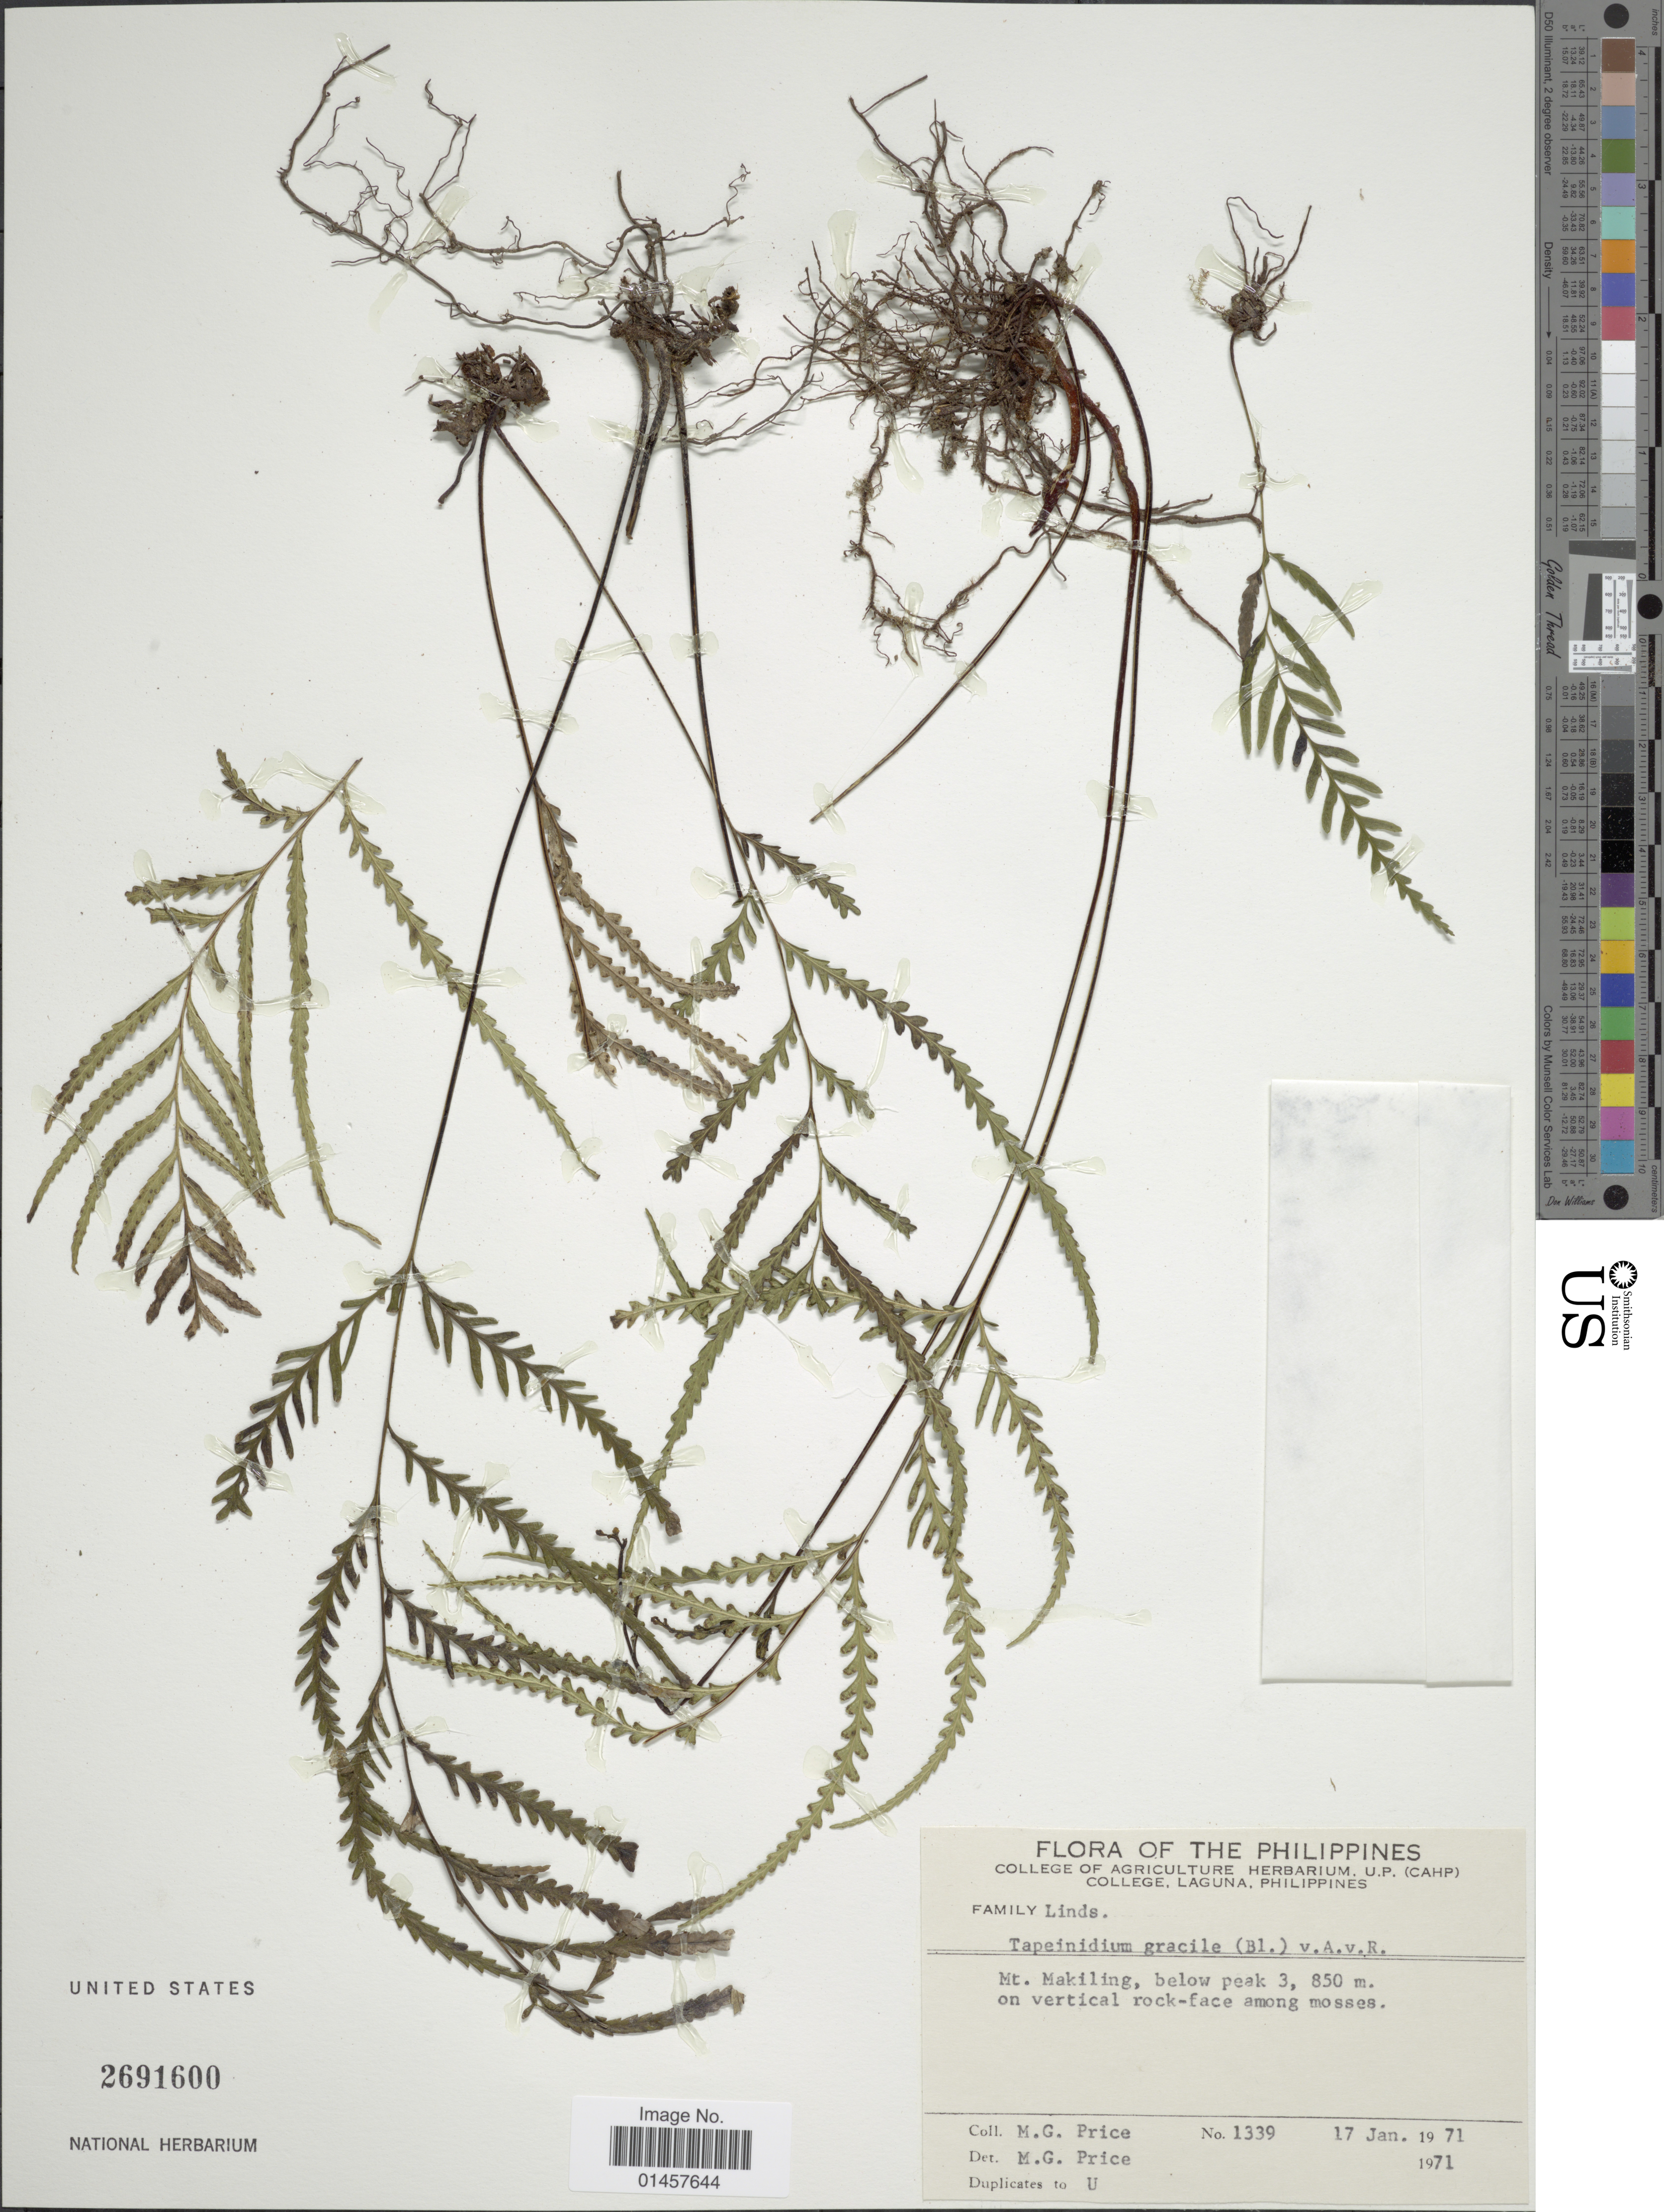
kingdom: Plantae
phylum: Tracheophyta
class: Polypodiopsida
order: Polypodiales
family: Lindsaeaceae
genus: Tapeinidium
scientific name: Tapeinidium gracile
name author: (Blume) Alderw.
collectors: M. G. Price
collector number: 1339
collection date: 1971-01-17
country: Philippines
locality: Mt. Makiling, below peak 3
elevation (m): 850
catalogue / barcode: US 2691600